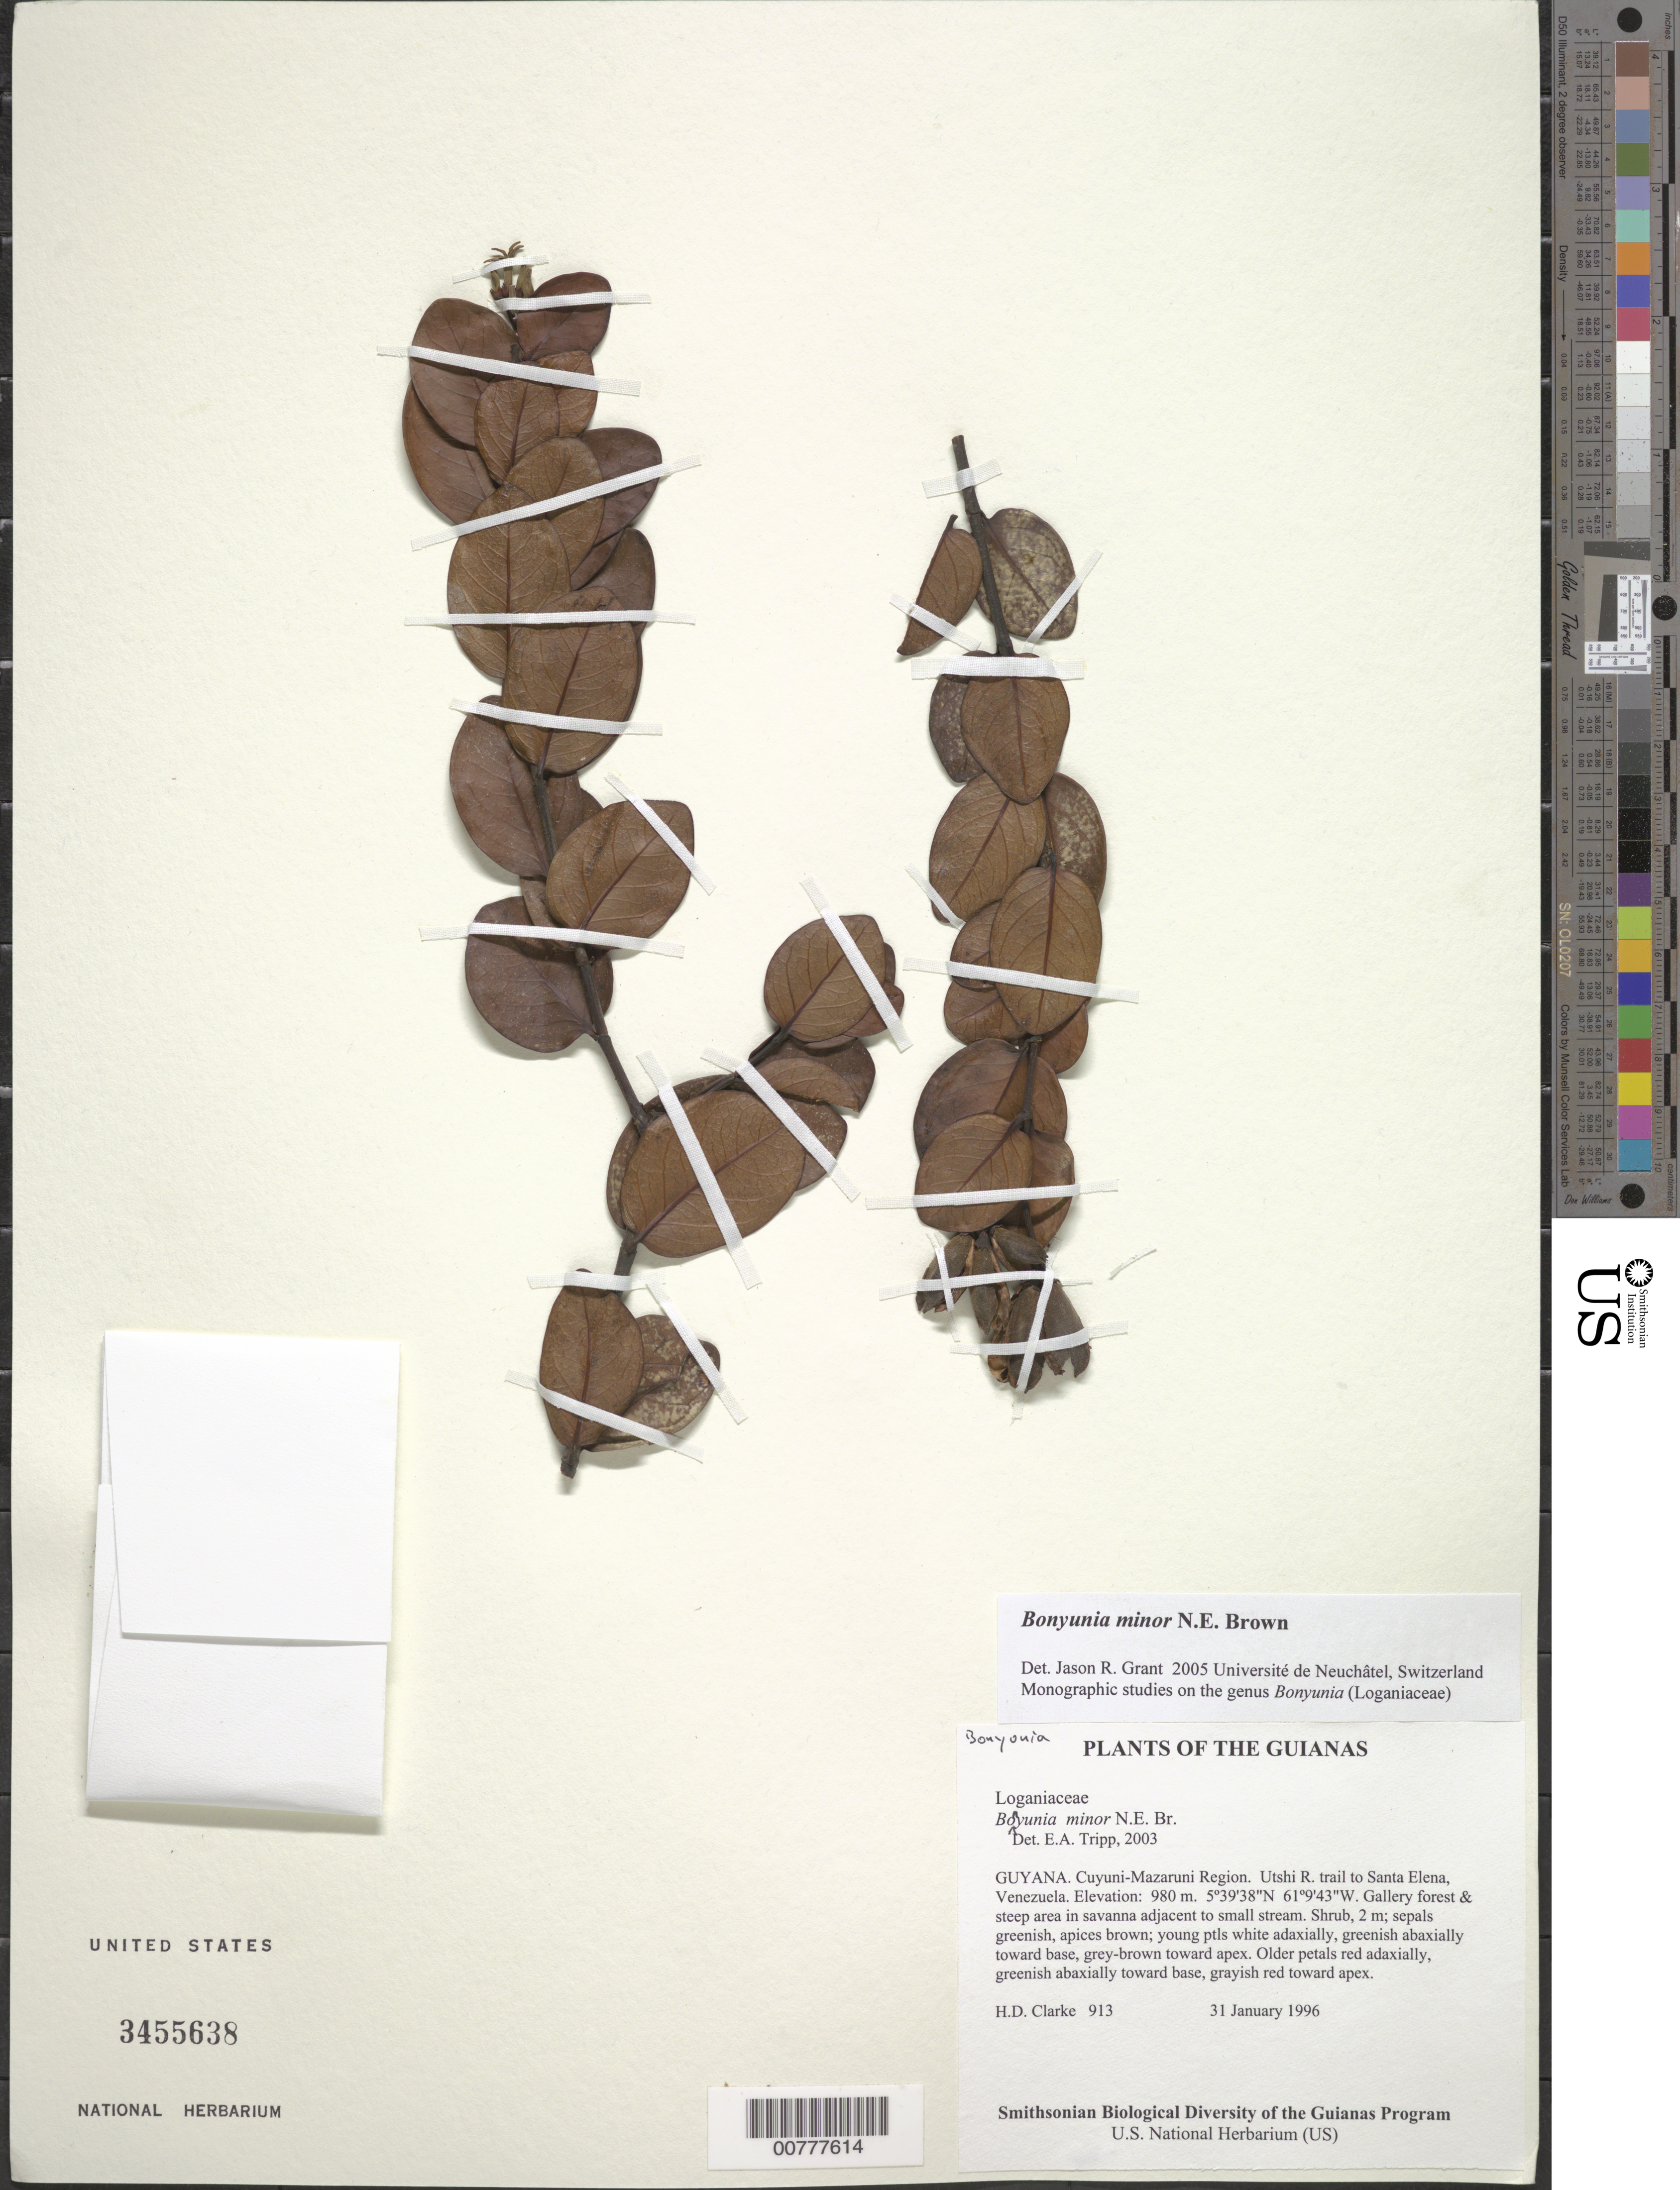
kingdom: Plantae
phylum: Tracheophyta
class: Magnoliopsida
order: Gentianales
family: Loganiaceae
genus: Bonyunia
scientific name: Bonyunia minor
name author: N.E. Br.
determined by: Tripp, Erin A.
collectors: H. D. Clarke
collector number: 913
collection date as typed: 31 January 1996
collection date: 1996-01-31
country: Guyana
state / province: Cuyuni-Mazaruni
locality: Utshi R. trail to Santa Elena, Venezuela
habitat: Gallery forest & steep area in savanna adjacent to small stream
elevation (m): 980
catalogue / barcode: US 3455638